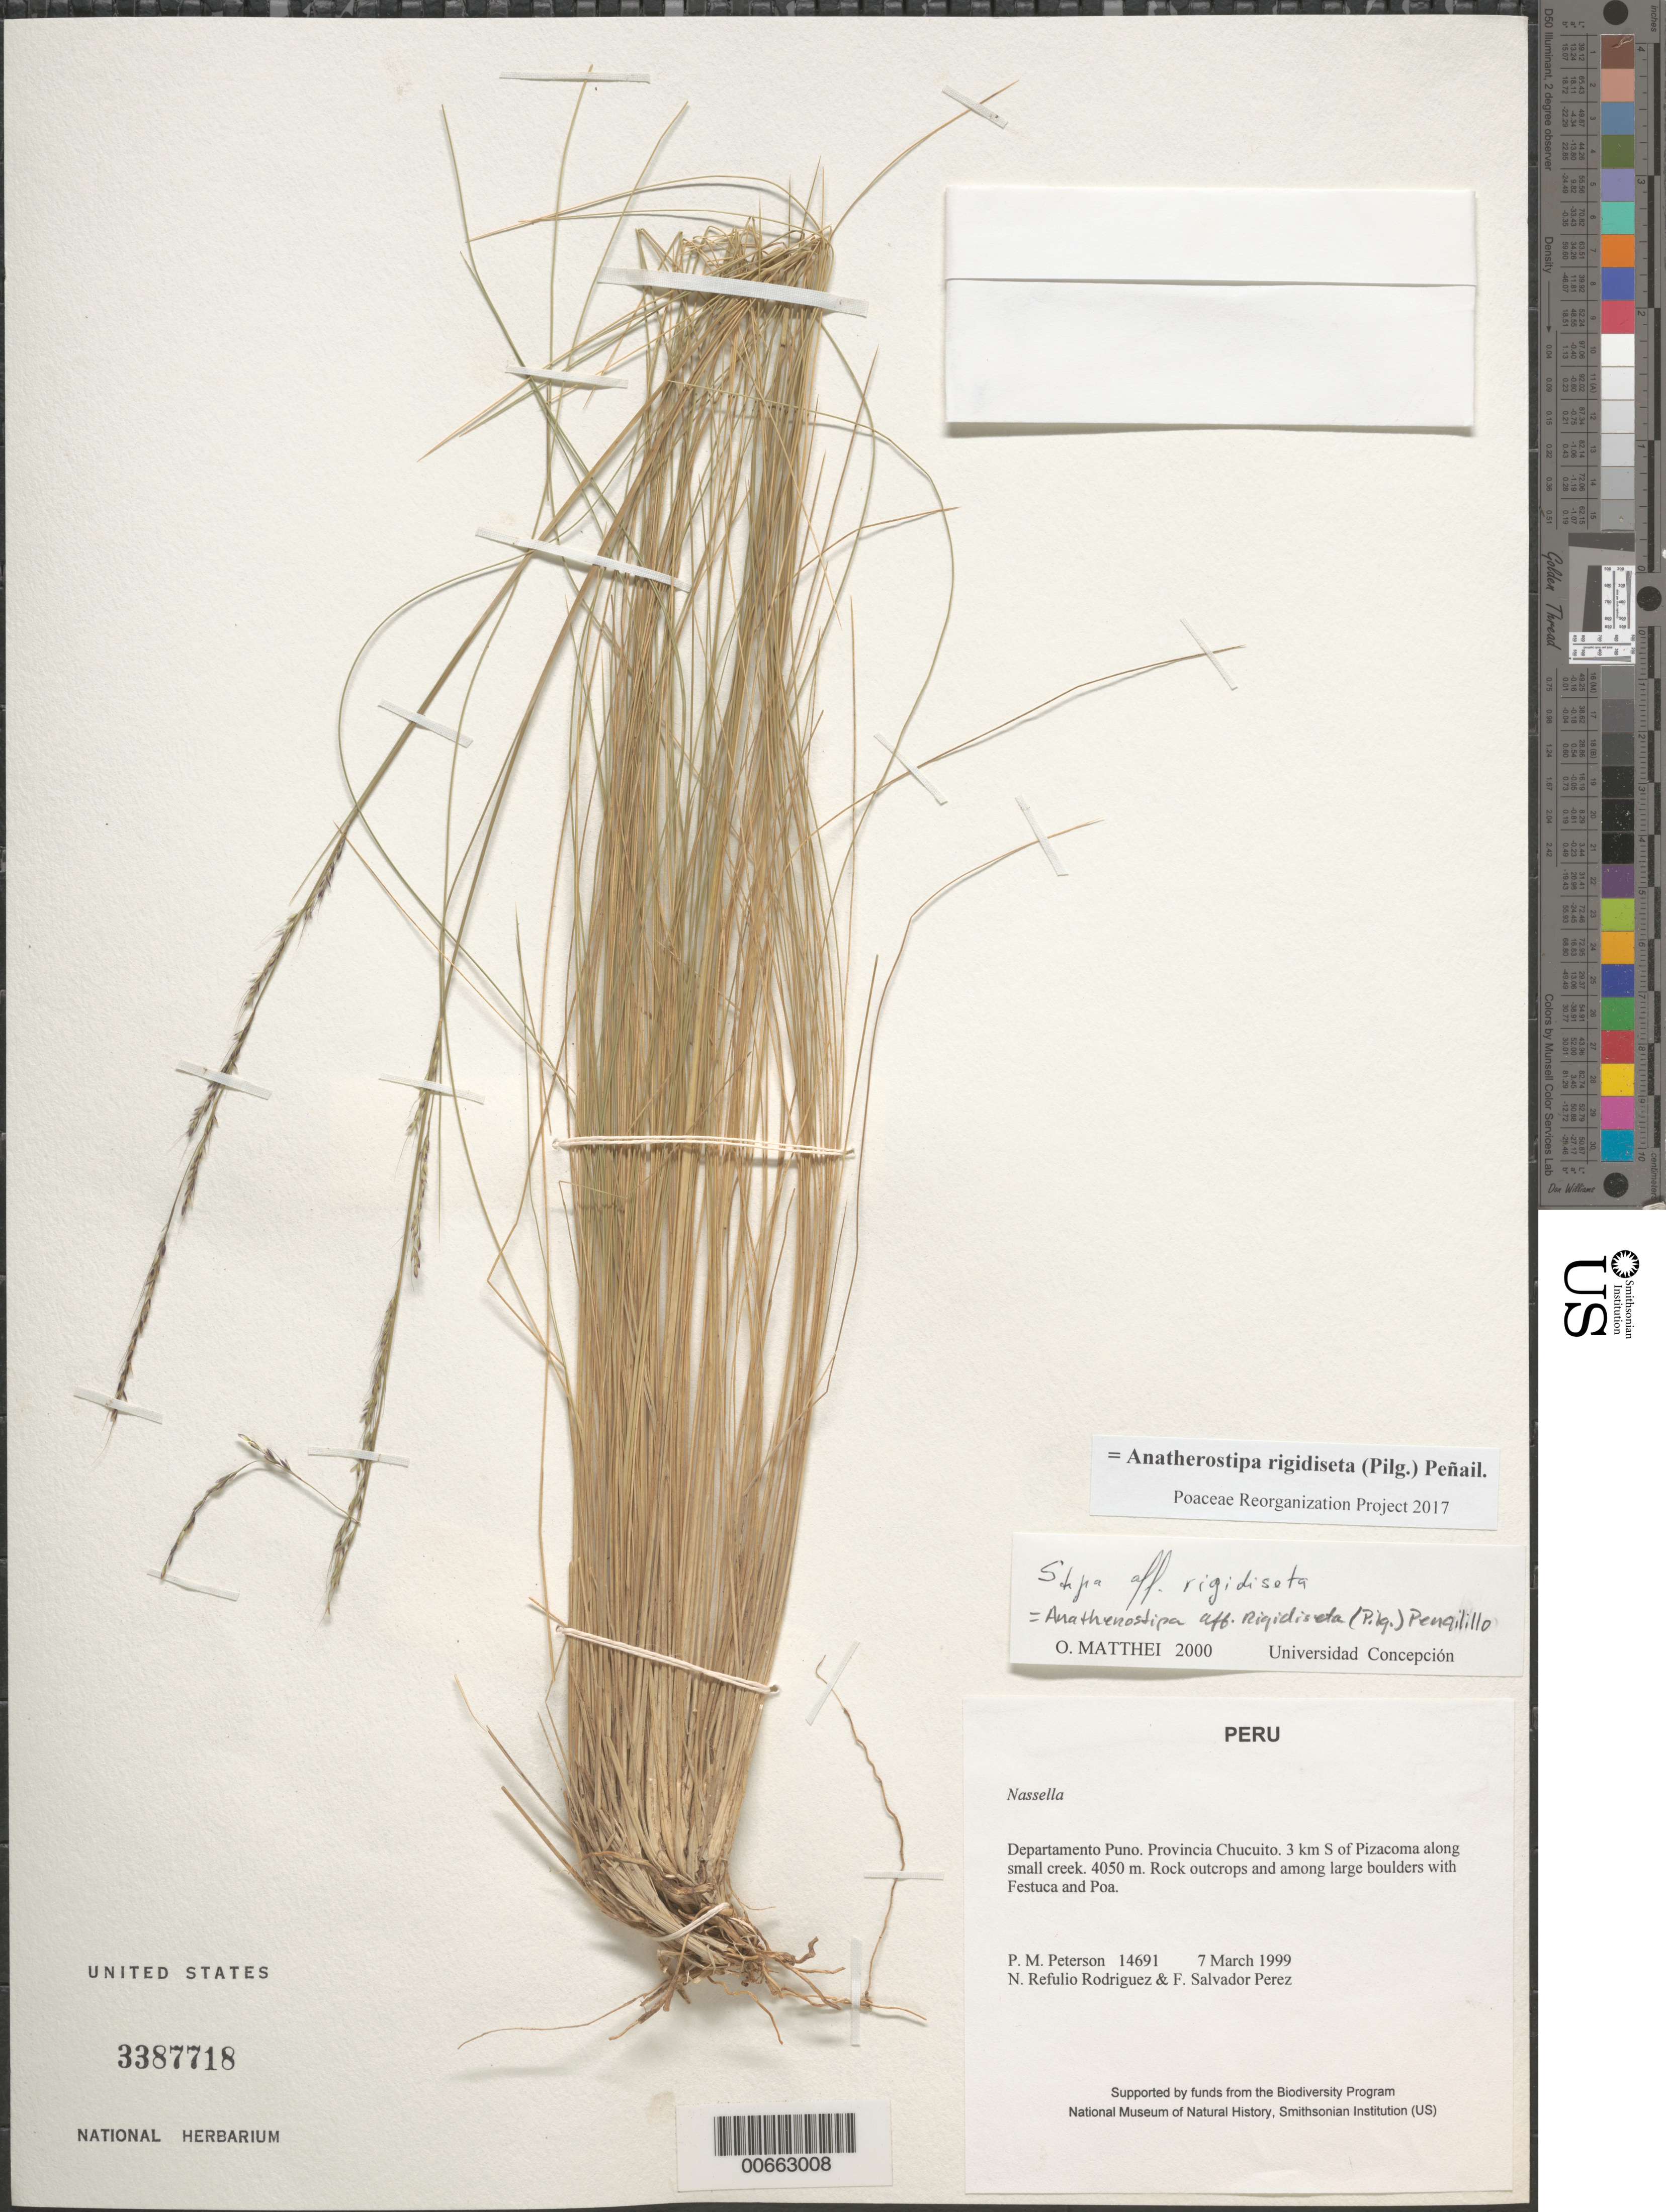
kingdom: Plantae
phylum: Tracheophyta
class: Liliopsida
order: Poales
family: Poaceae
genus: Anatherostipa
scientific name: Anatherostipa rigidiseta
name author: (Pilg.) Peñailillo B.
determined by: Matthei, O. R.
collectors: P. M. Peterson, N. Refulio-Rodríguez & F. Salvador Perez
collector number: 14691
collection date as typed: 07 Mar 1999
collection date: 1999-03-07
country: Peru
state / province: Puno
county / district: Chucuito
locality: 3 km S of Pizacoma along small creek.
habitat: Rock outcrops and among large boulders with Festuca and Poa.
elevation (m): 4050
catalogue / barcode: US 3387718